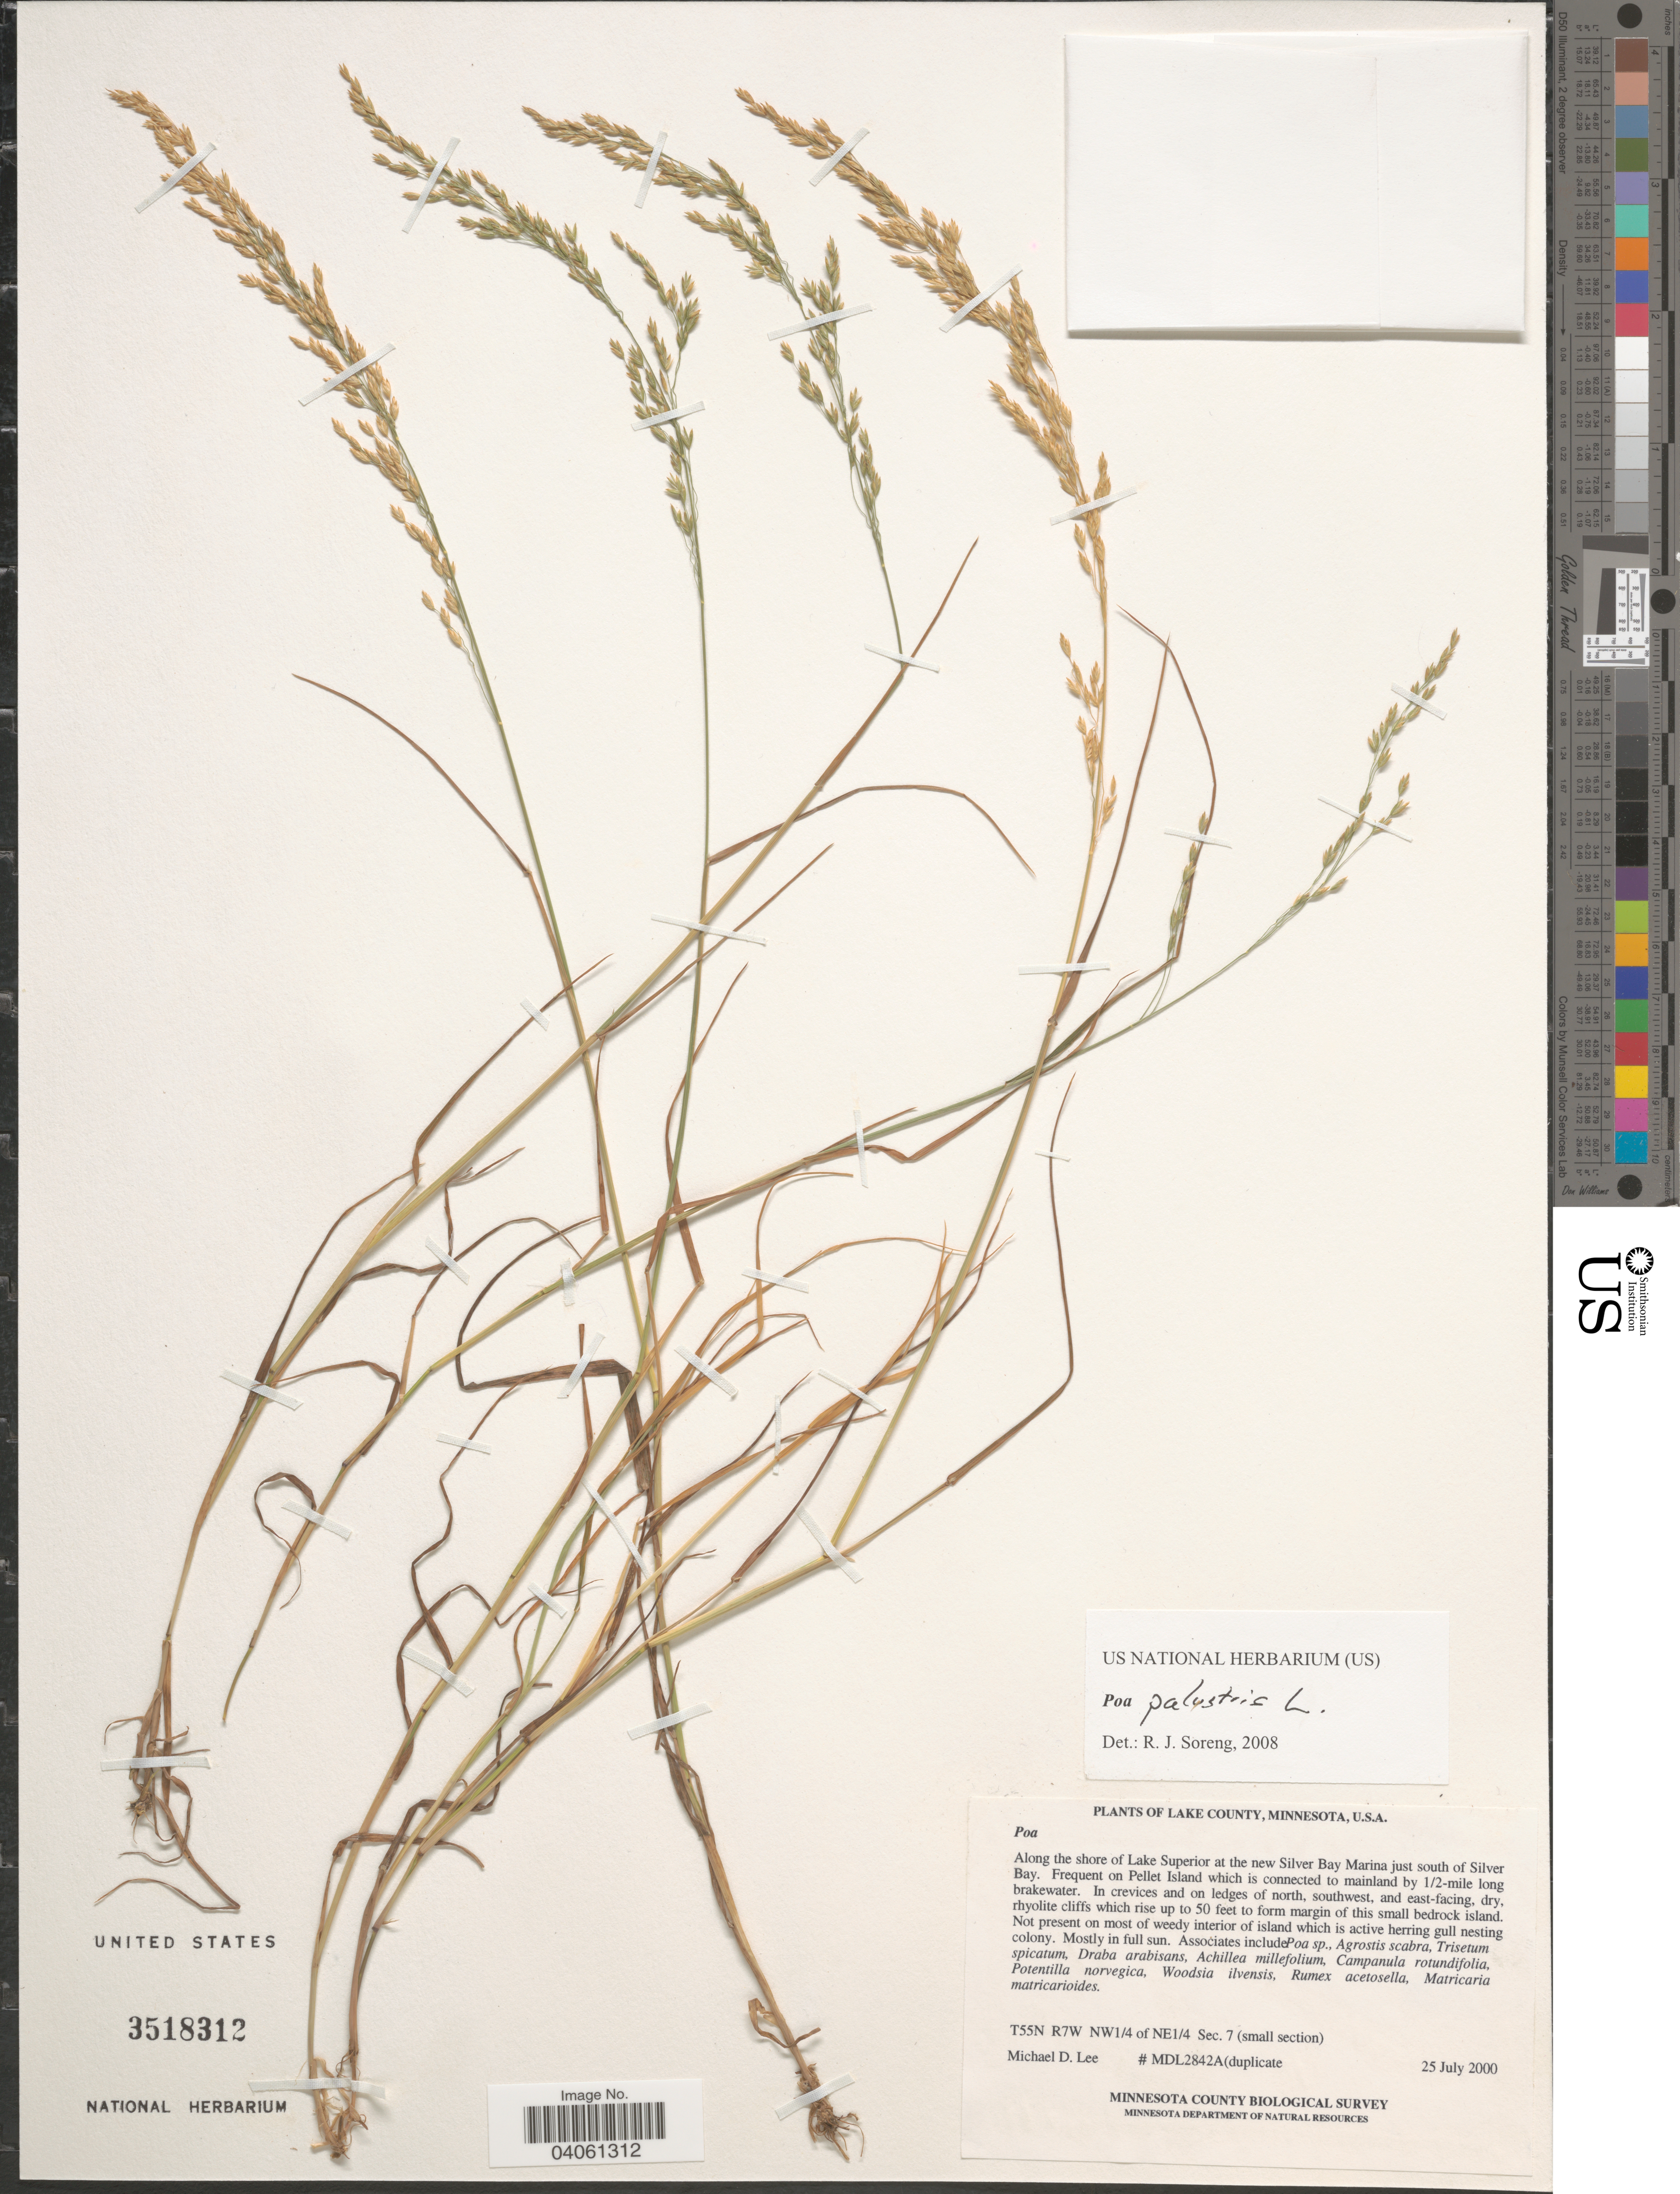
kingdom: Plantae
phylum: Tracheophyta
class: Liliopsida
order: Poales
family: Poaceae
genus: Poa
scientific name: Poa palustris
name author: L.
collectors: M. Lee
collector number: MDL2842A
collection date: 2000-07-25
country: United States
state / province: Minnesota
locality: Lake County. Along the shore of Lake Superior at the new Silver Bay Marina just south of Silver Bay. On Pellet Island which is connected to mainland by ½-mile long brakewater. In crevices and on ledges of north, southwest, and east-facing, dry rhyolite cliffs which rise up to 50 feet to form margin of this small bedrock island. T55N R7W NW¼ of NE¼ Sec. 7 (small section).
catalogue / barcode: US 3518312